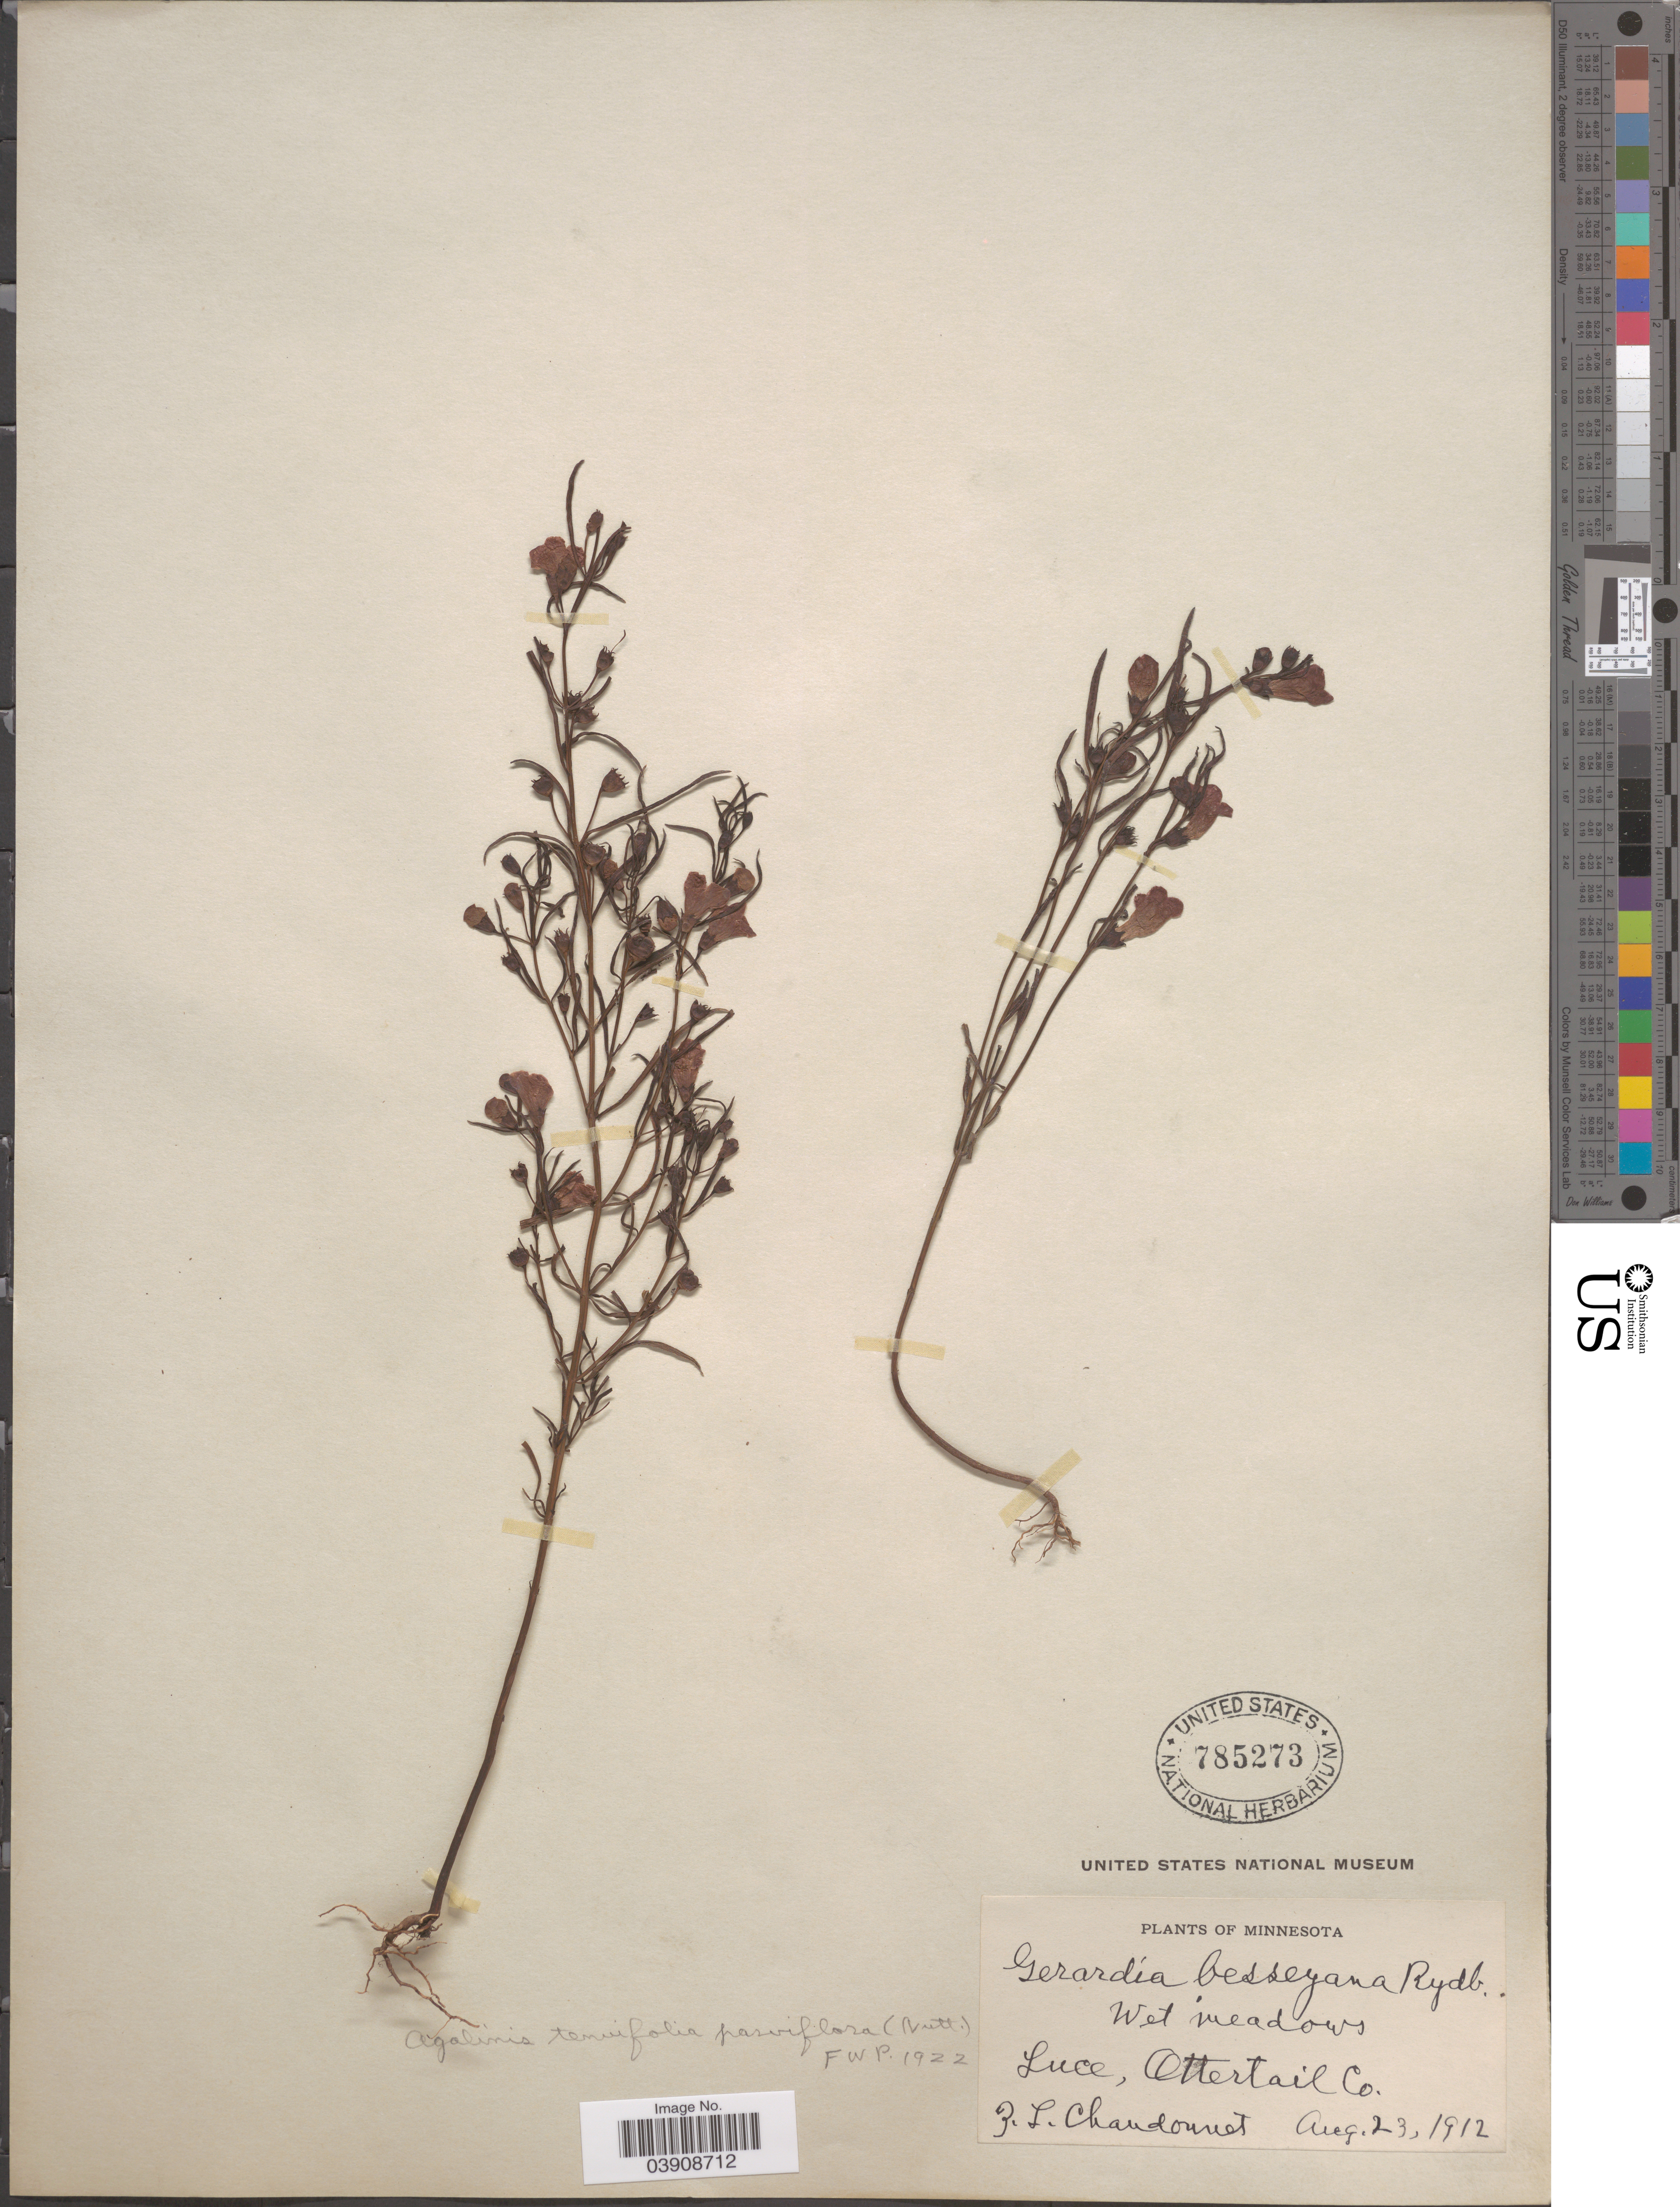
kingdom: Plantae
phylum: Tracheophyta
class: Magnoliopsida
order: Lamiales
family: Orobanchaceae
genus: Agalinis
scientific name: Agalinis tenuifolia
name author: (Vahl) Raf.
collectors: Z. Chandonnet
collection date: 1912-08-23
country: United States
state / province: Minnesota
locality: Luce, Ottertail Co.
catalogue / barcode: US 785273